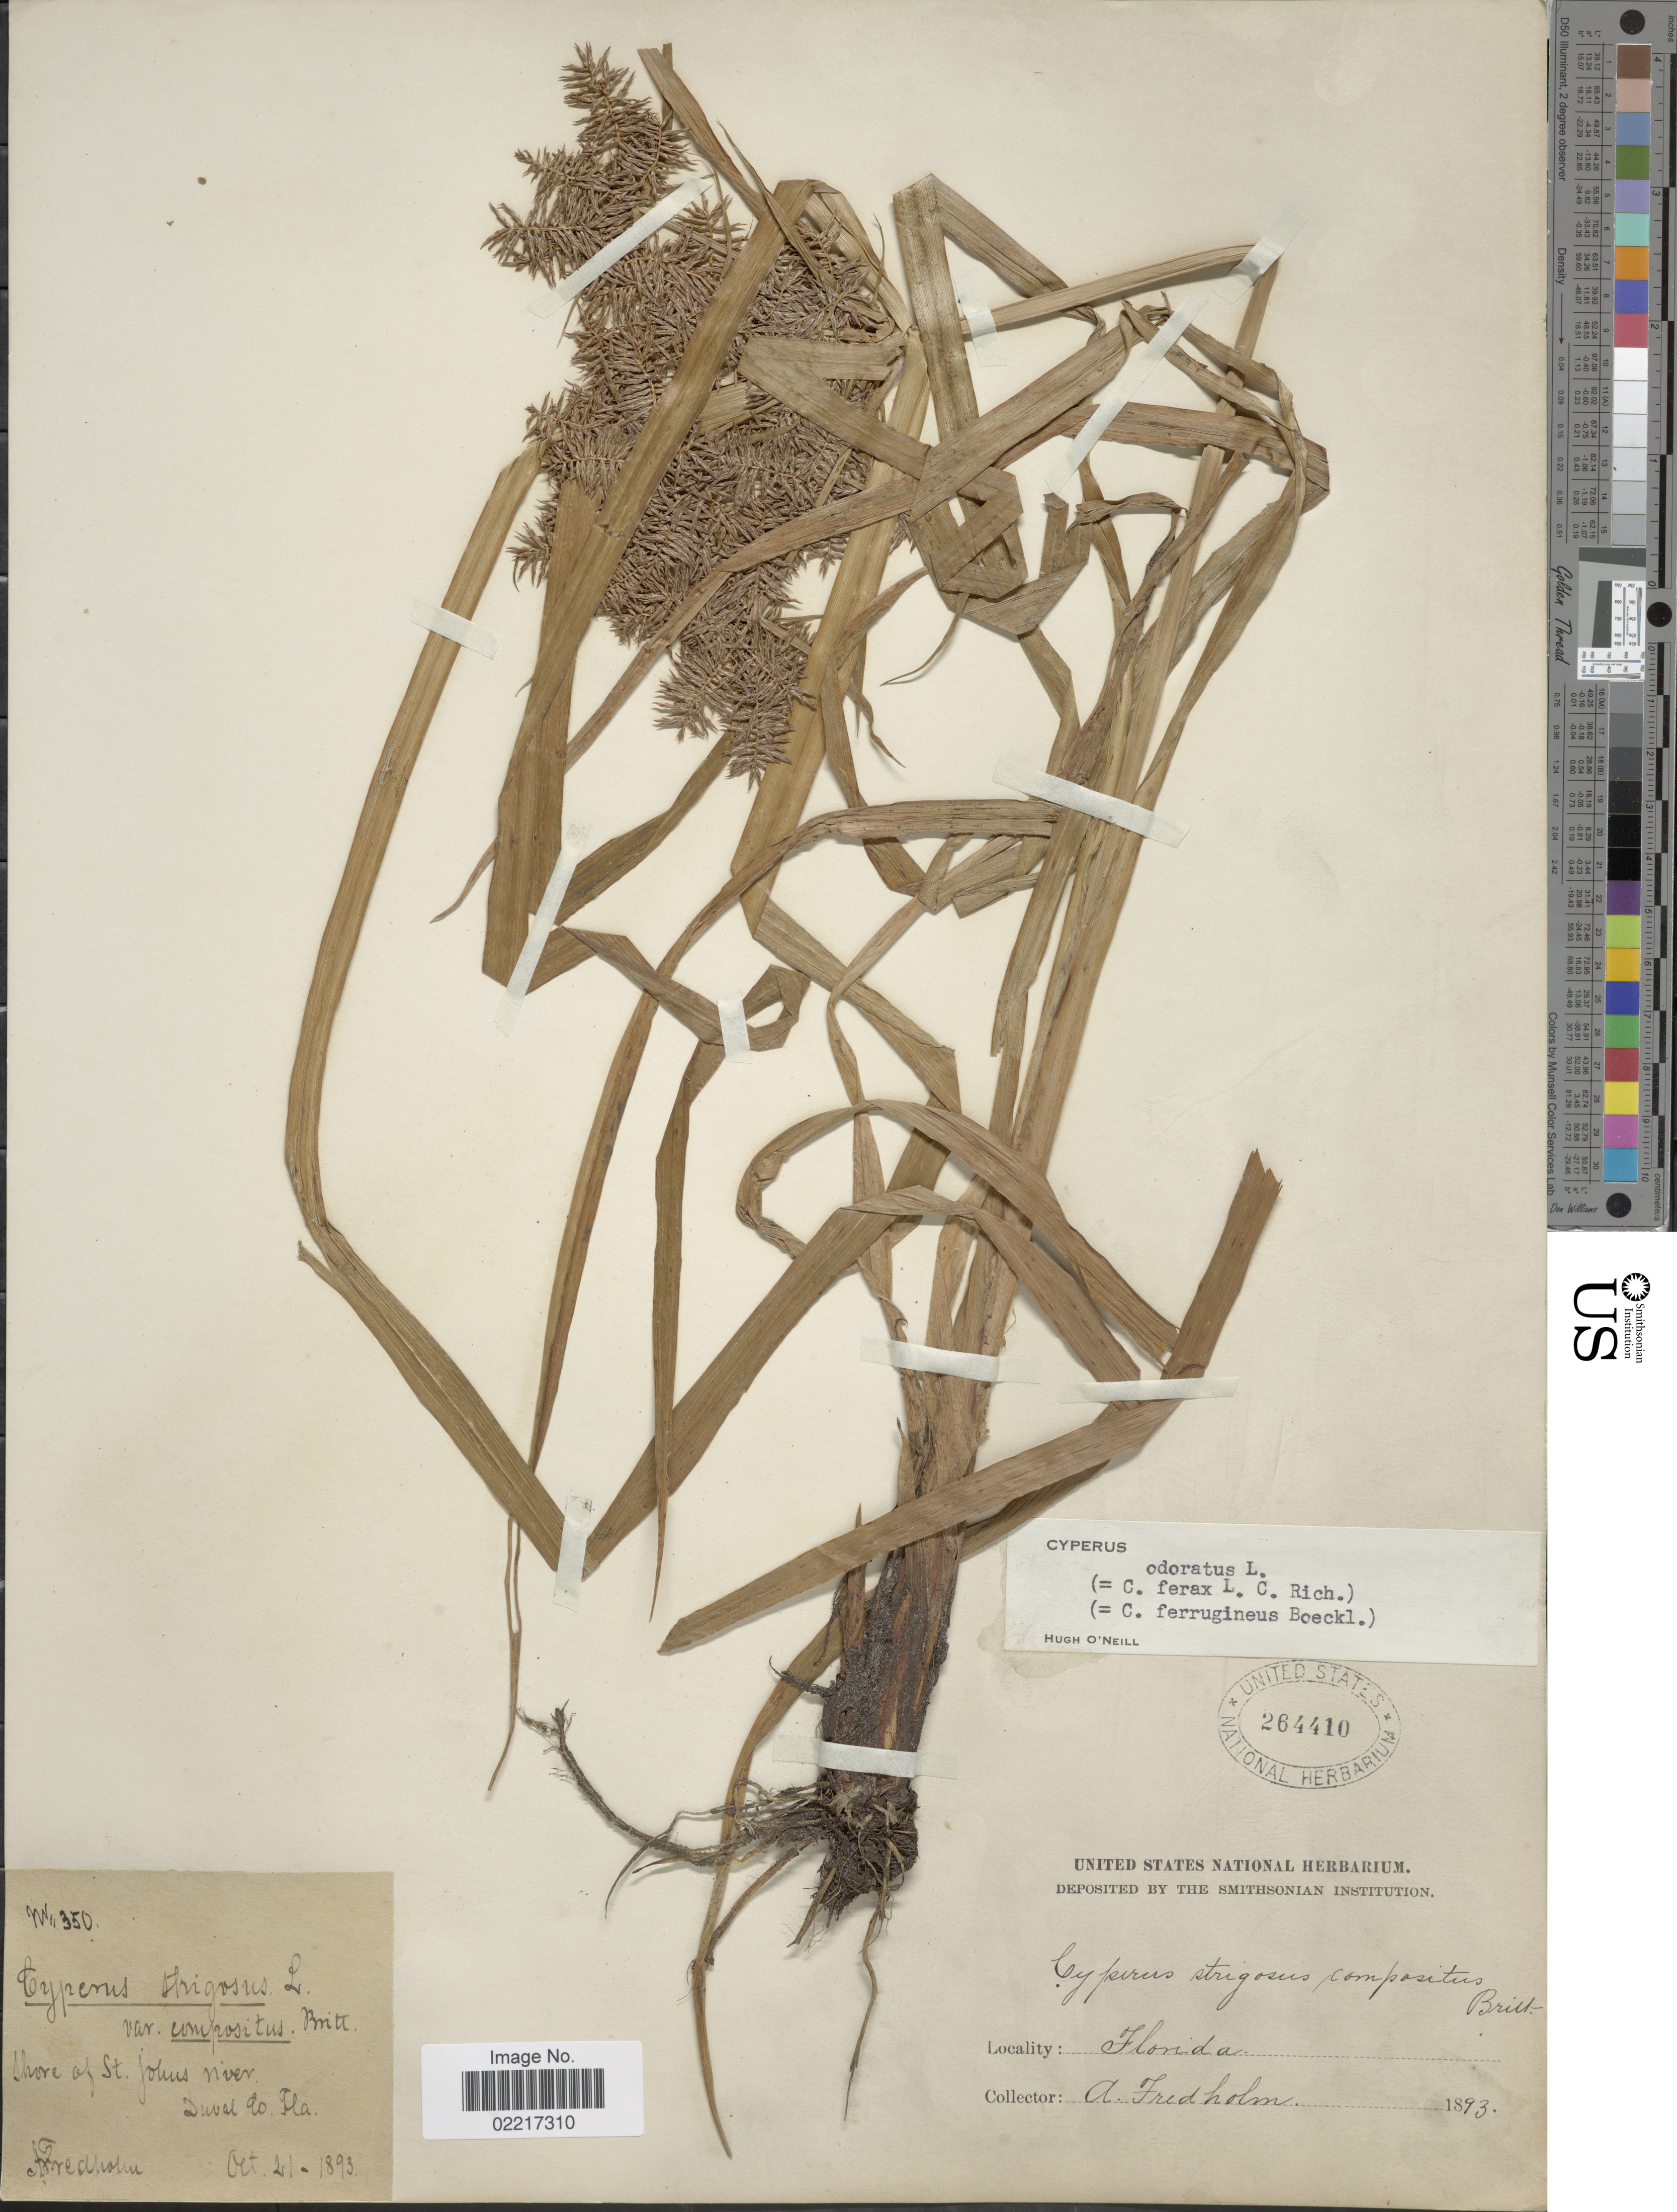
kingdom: Plantae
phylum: Tracheophyta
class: Liliopsida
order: Poales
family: Cyperaceae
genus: Cyperus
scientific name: Cyperus odoratus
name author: L.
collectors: A. Fredholm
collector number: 350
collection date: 1893-10-21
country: United States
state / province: Florida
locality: Shore of St. Johns River, Duval Co.,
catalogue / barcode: US 264410